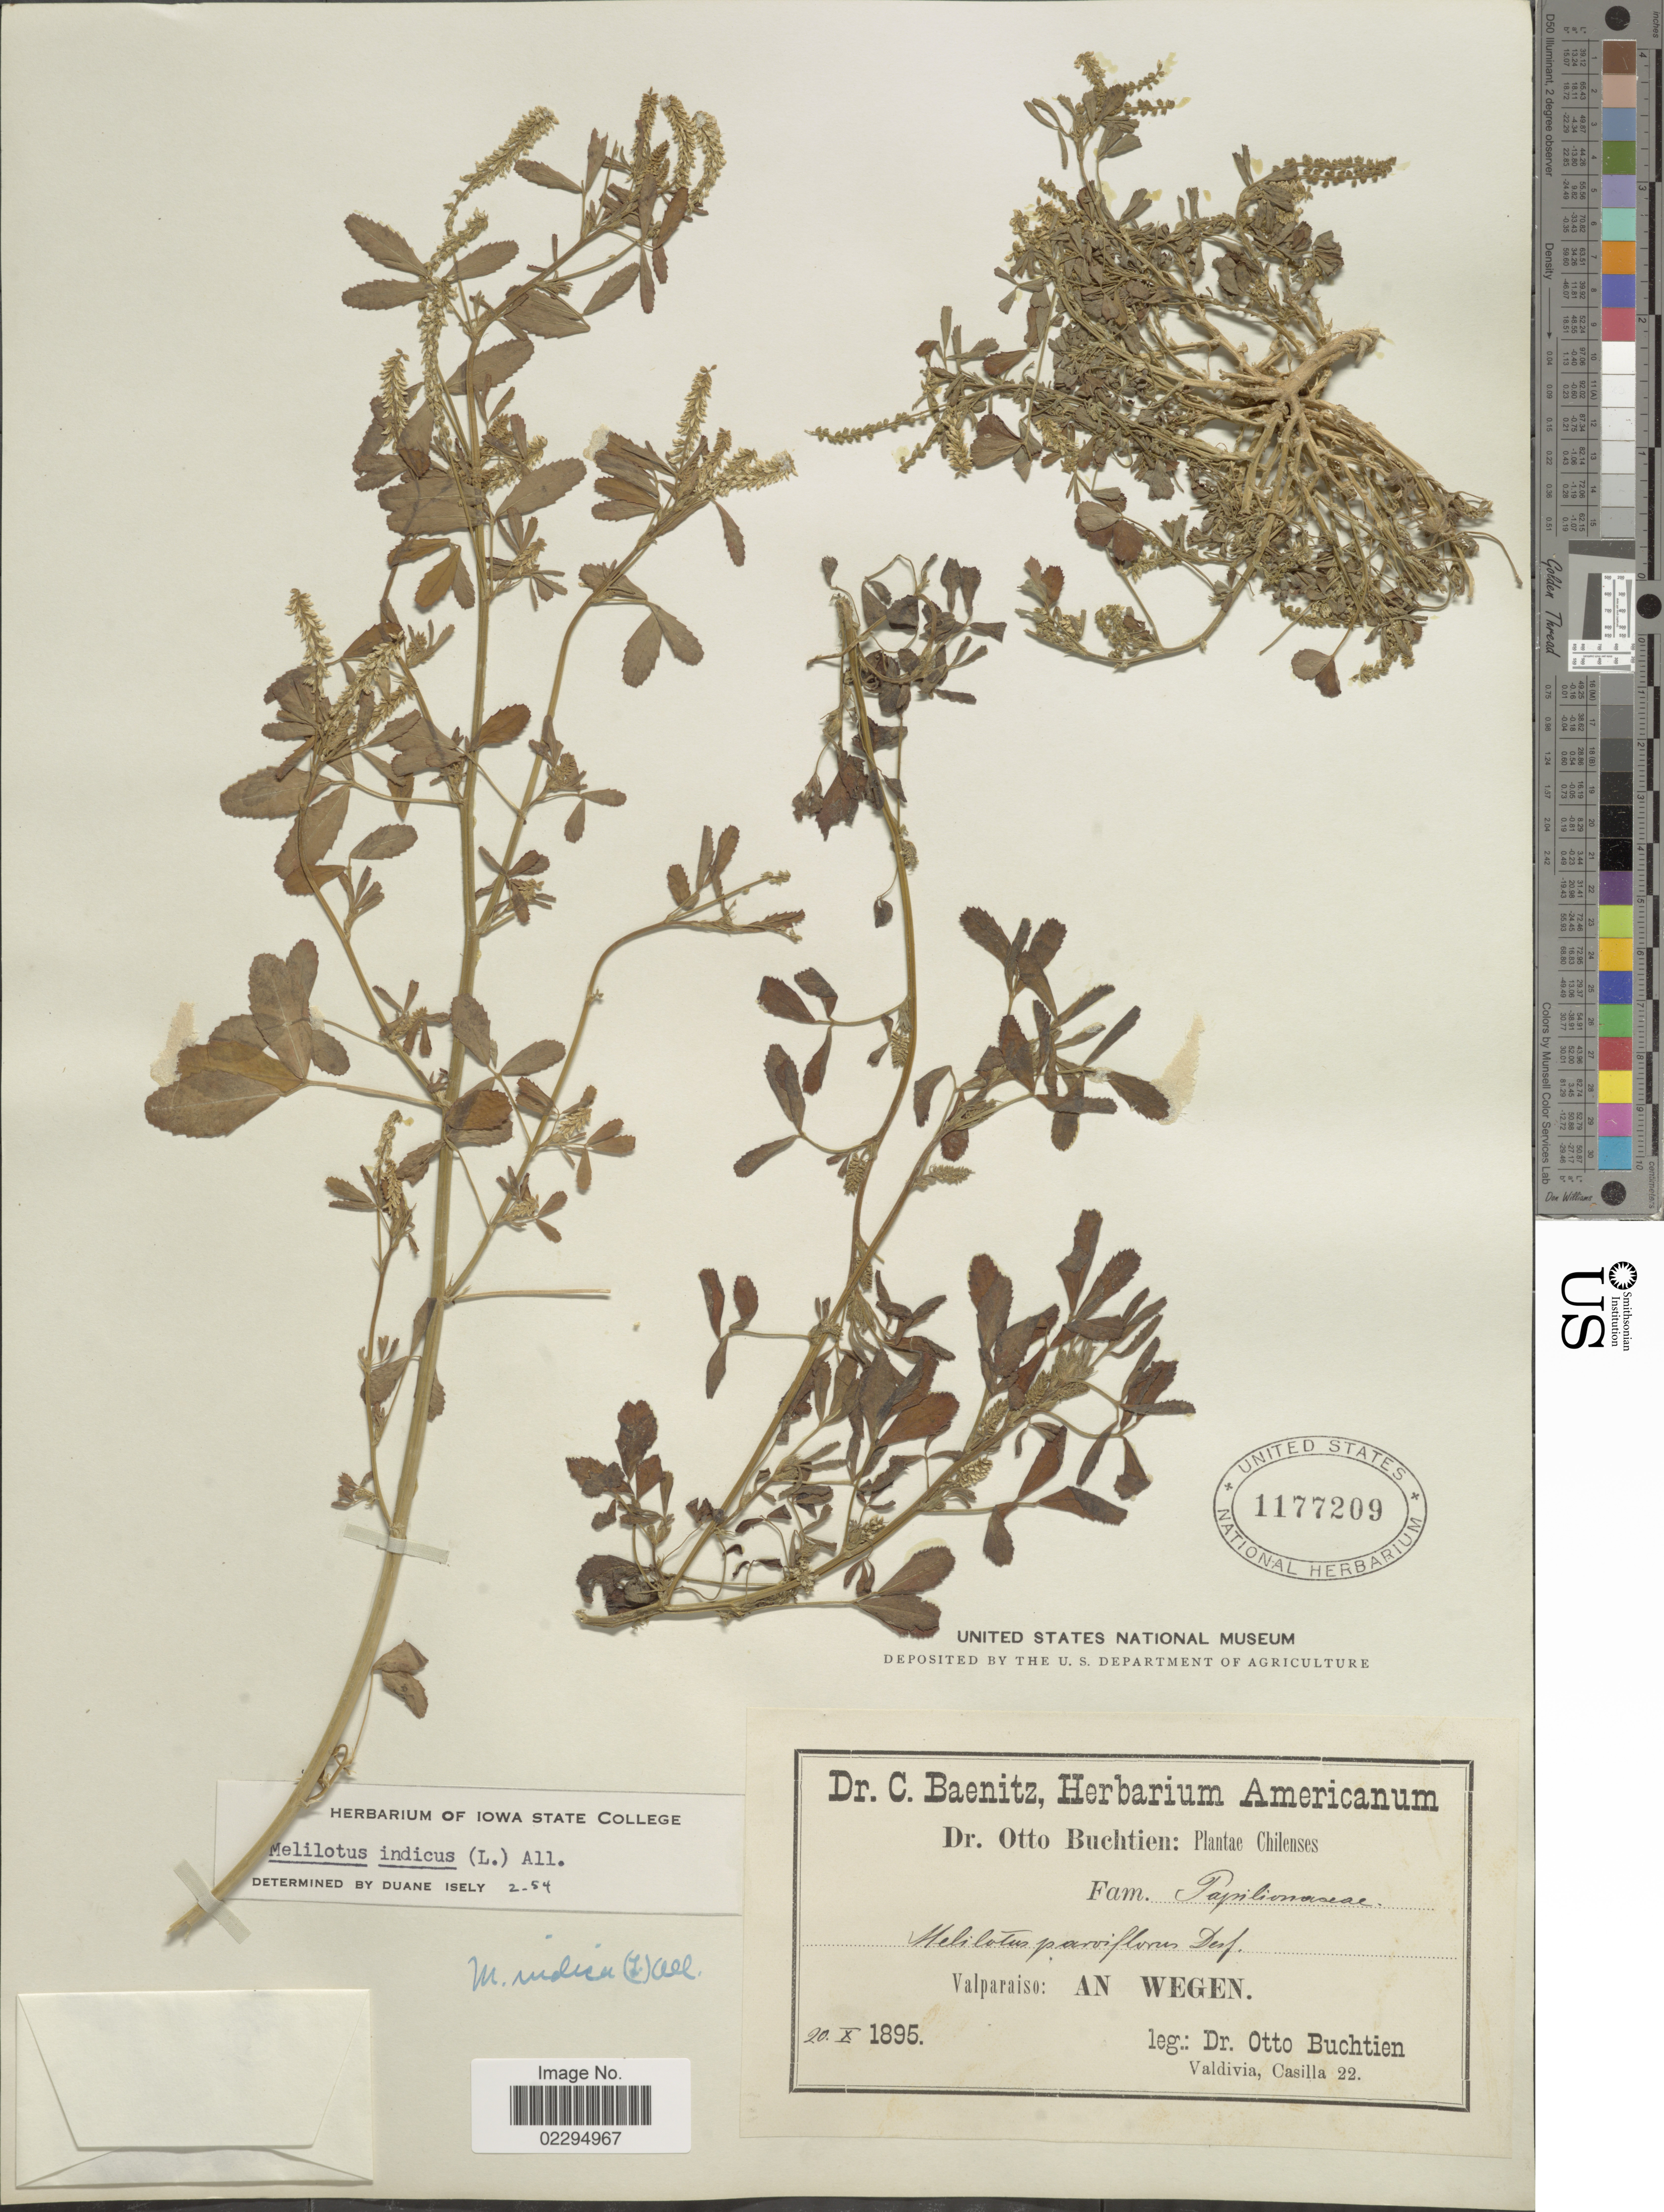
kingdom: Plantae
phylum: Tracheophyta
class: Magnoliopsida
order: Fabales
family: Fabaceae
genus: Melilotus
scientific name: Melilotus indicus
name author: (L.) All.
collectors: O. Buchtien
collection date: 1895-10-20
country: Chile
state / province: Valparaíso (V)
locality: An Wegen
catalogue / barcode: US 1177209